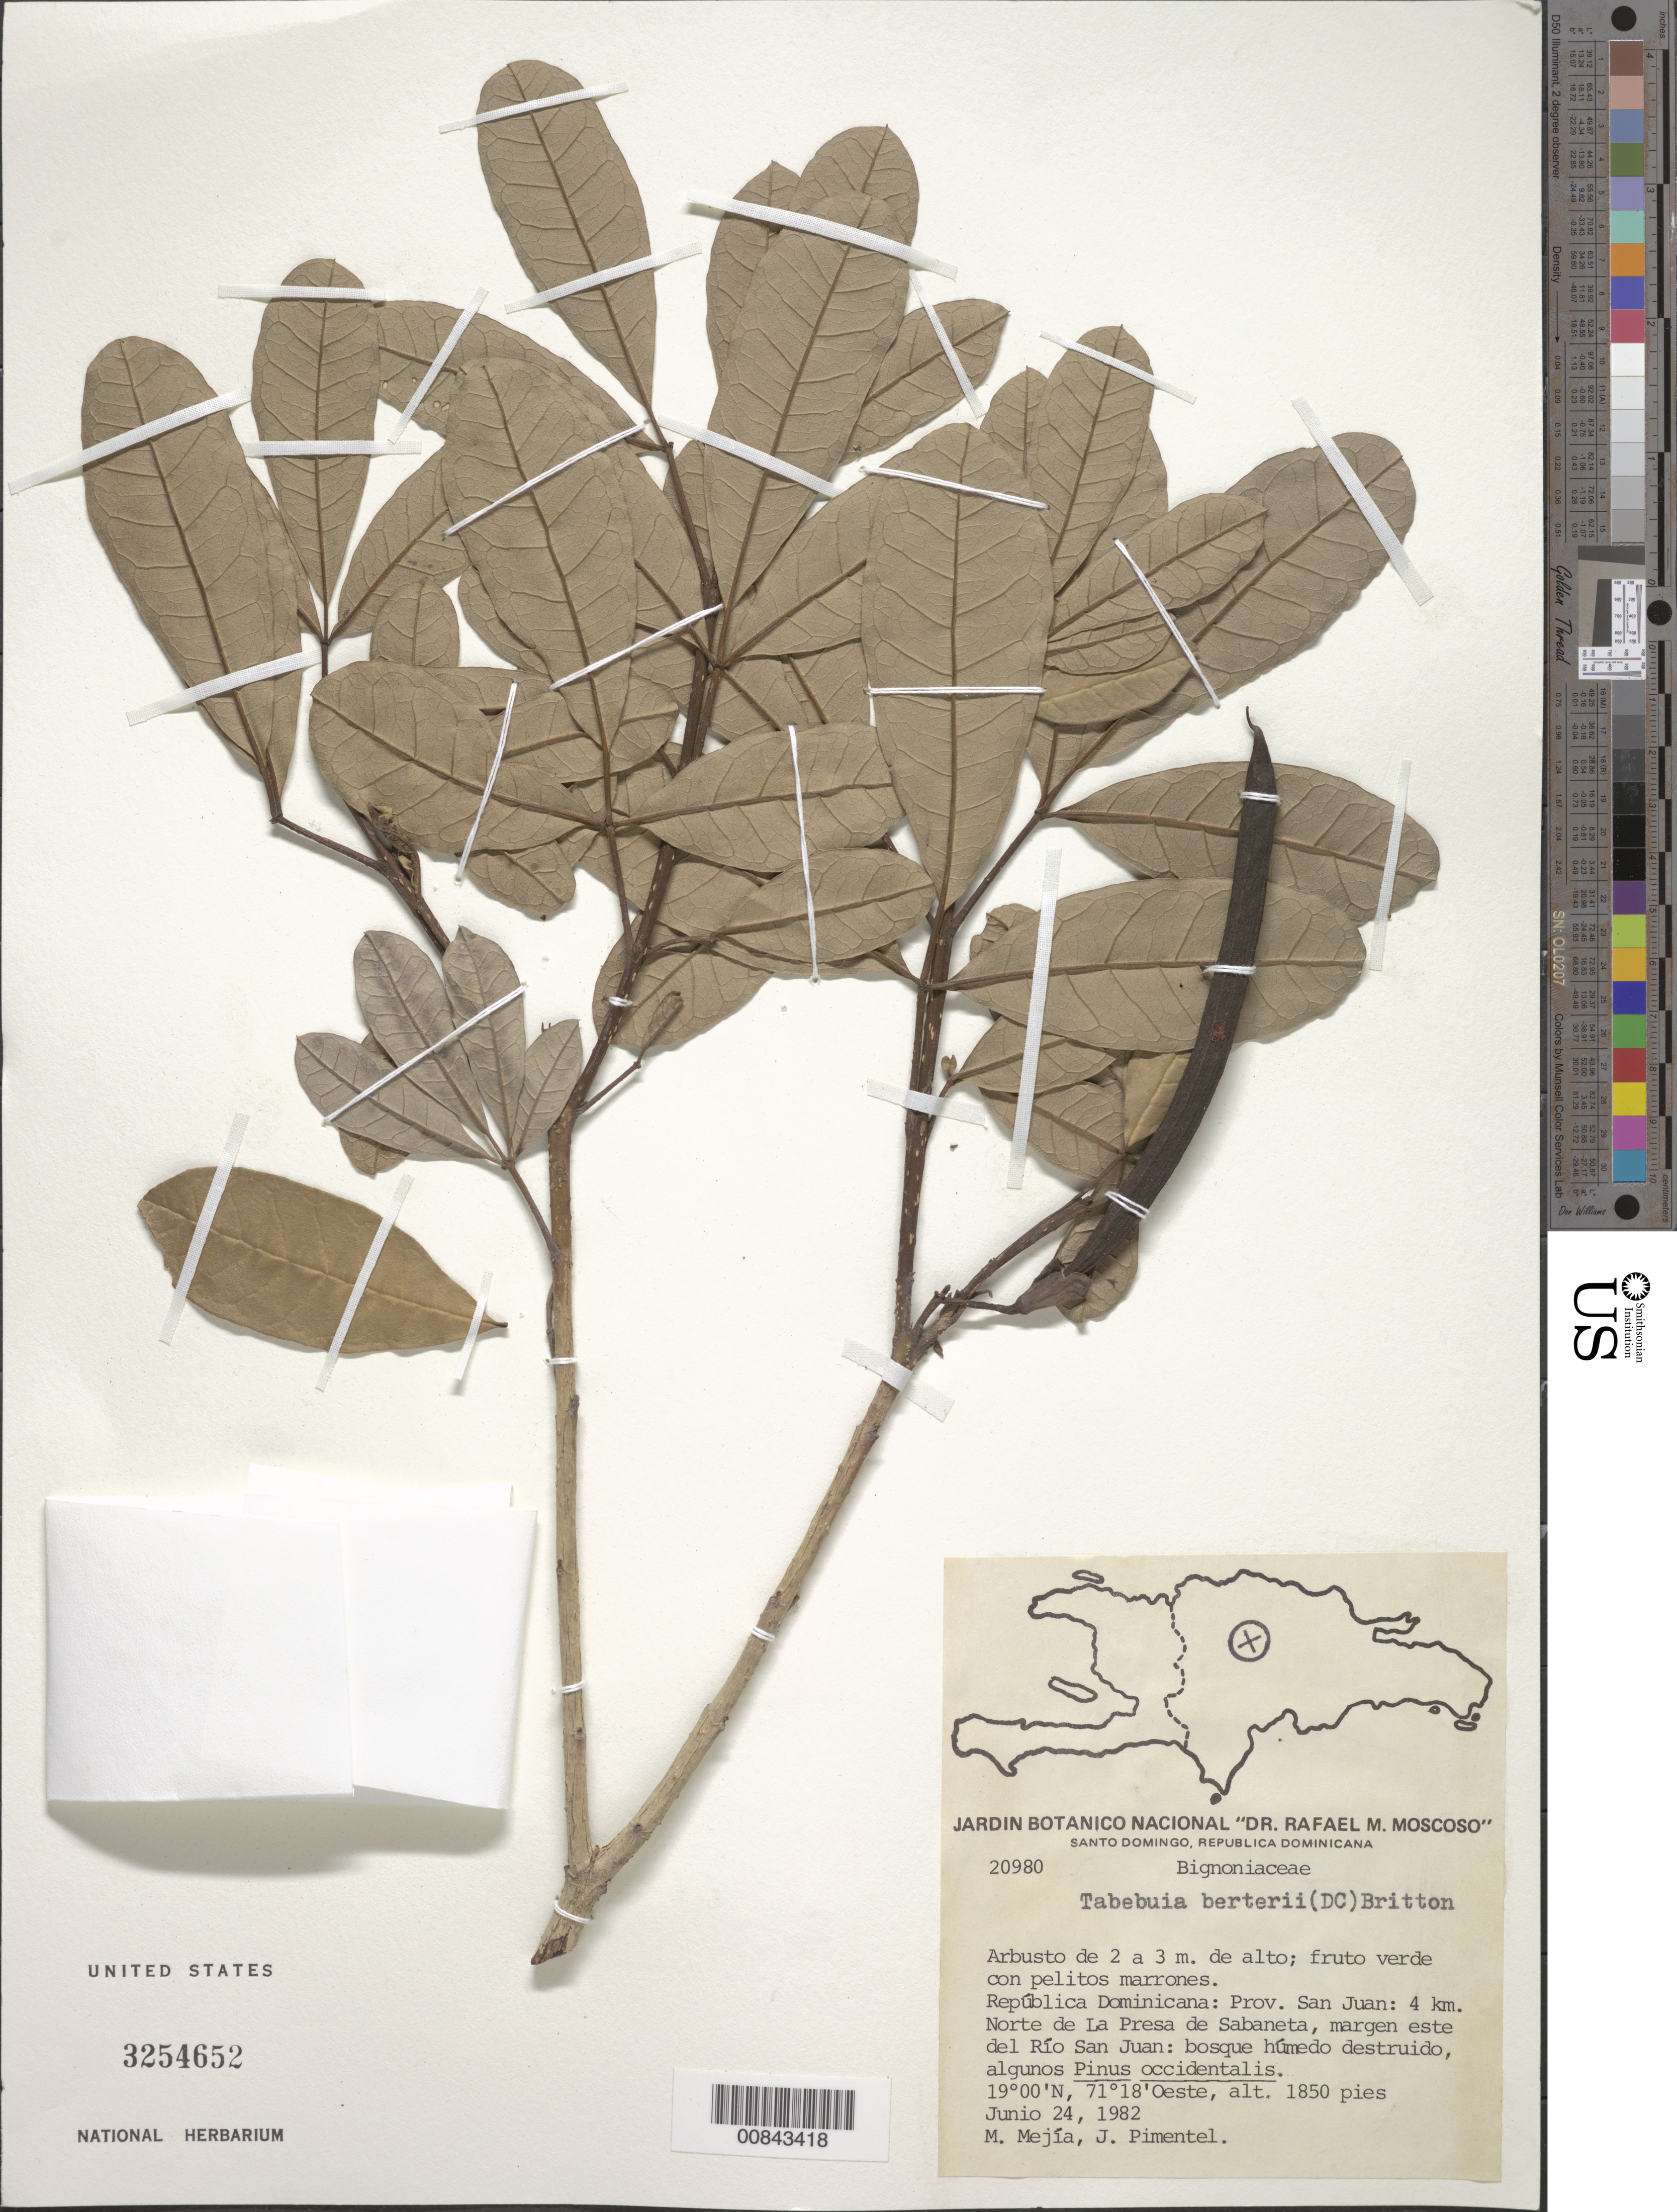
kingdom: Plantae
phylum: Tracheophyta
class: Magnoliopsida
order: Lamiales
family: Bignoniaceae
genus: Tabebuia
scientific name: Tabebuia berteroi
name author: (DC.) Britton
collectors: M. Mejia & J. Pimentel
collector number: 20980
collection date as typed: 24 Jun 1982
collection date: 1982-06-24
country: Dominican Republic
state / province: San Juan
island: Hispaniola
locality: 4 km Norte de La Presa de Sabaneta, margen este del Rio San Juan.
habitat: Bosque humedo destruido.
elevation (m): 1850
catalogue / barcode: US 3254652